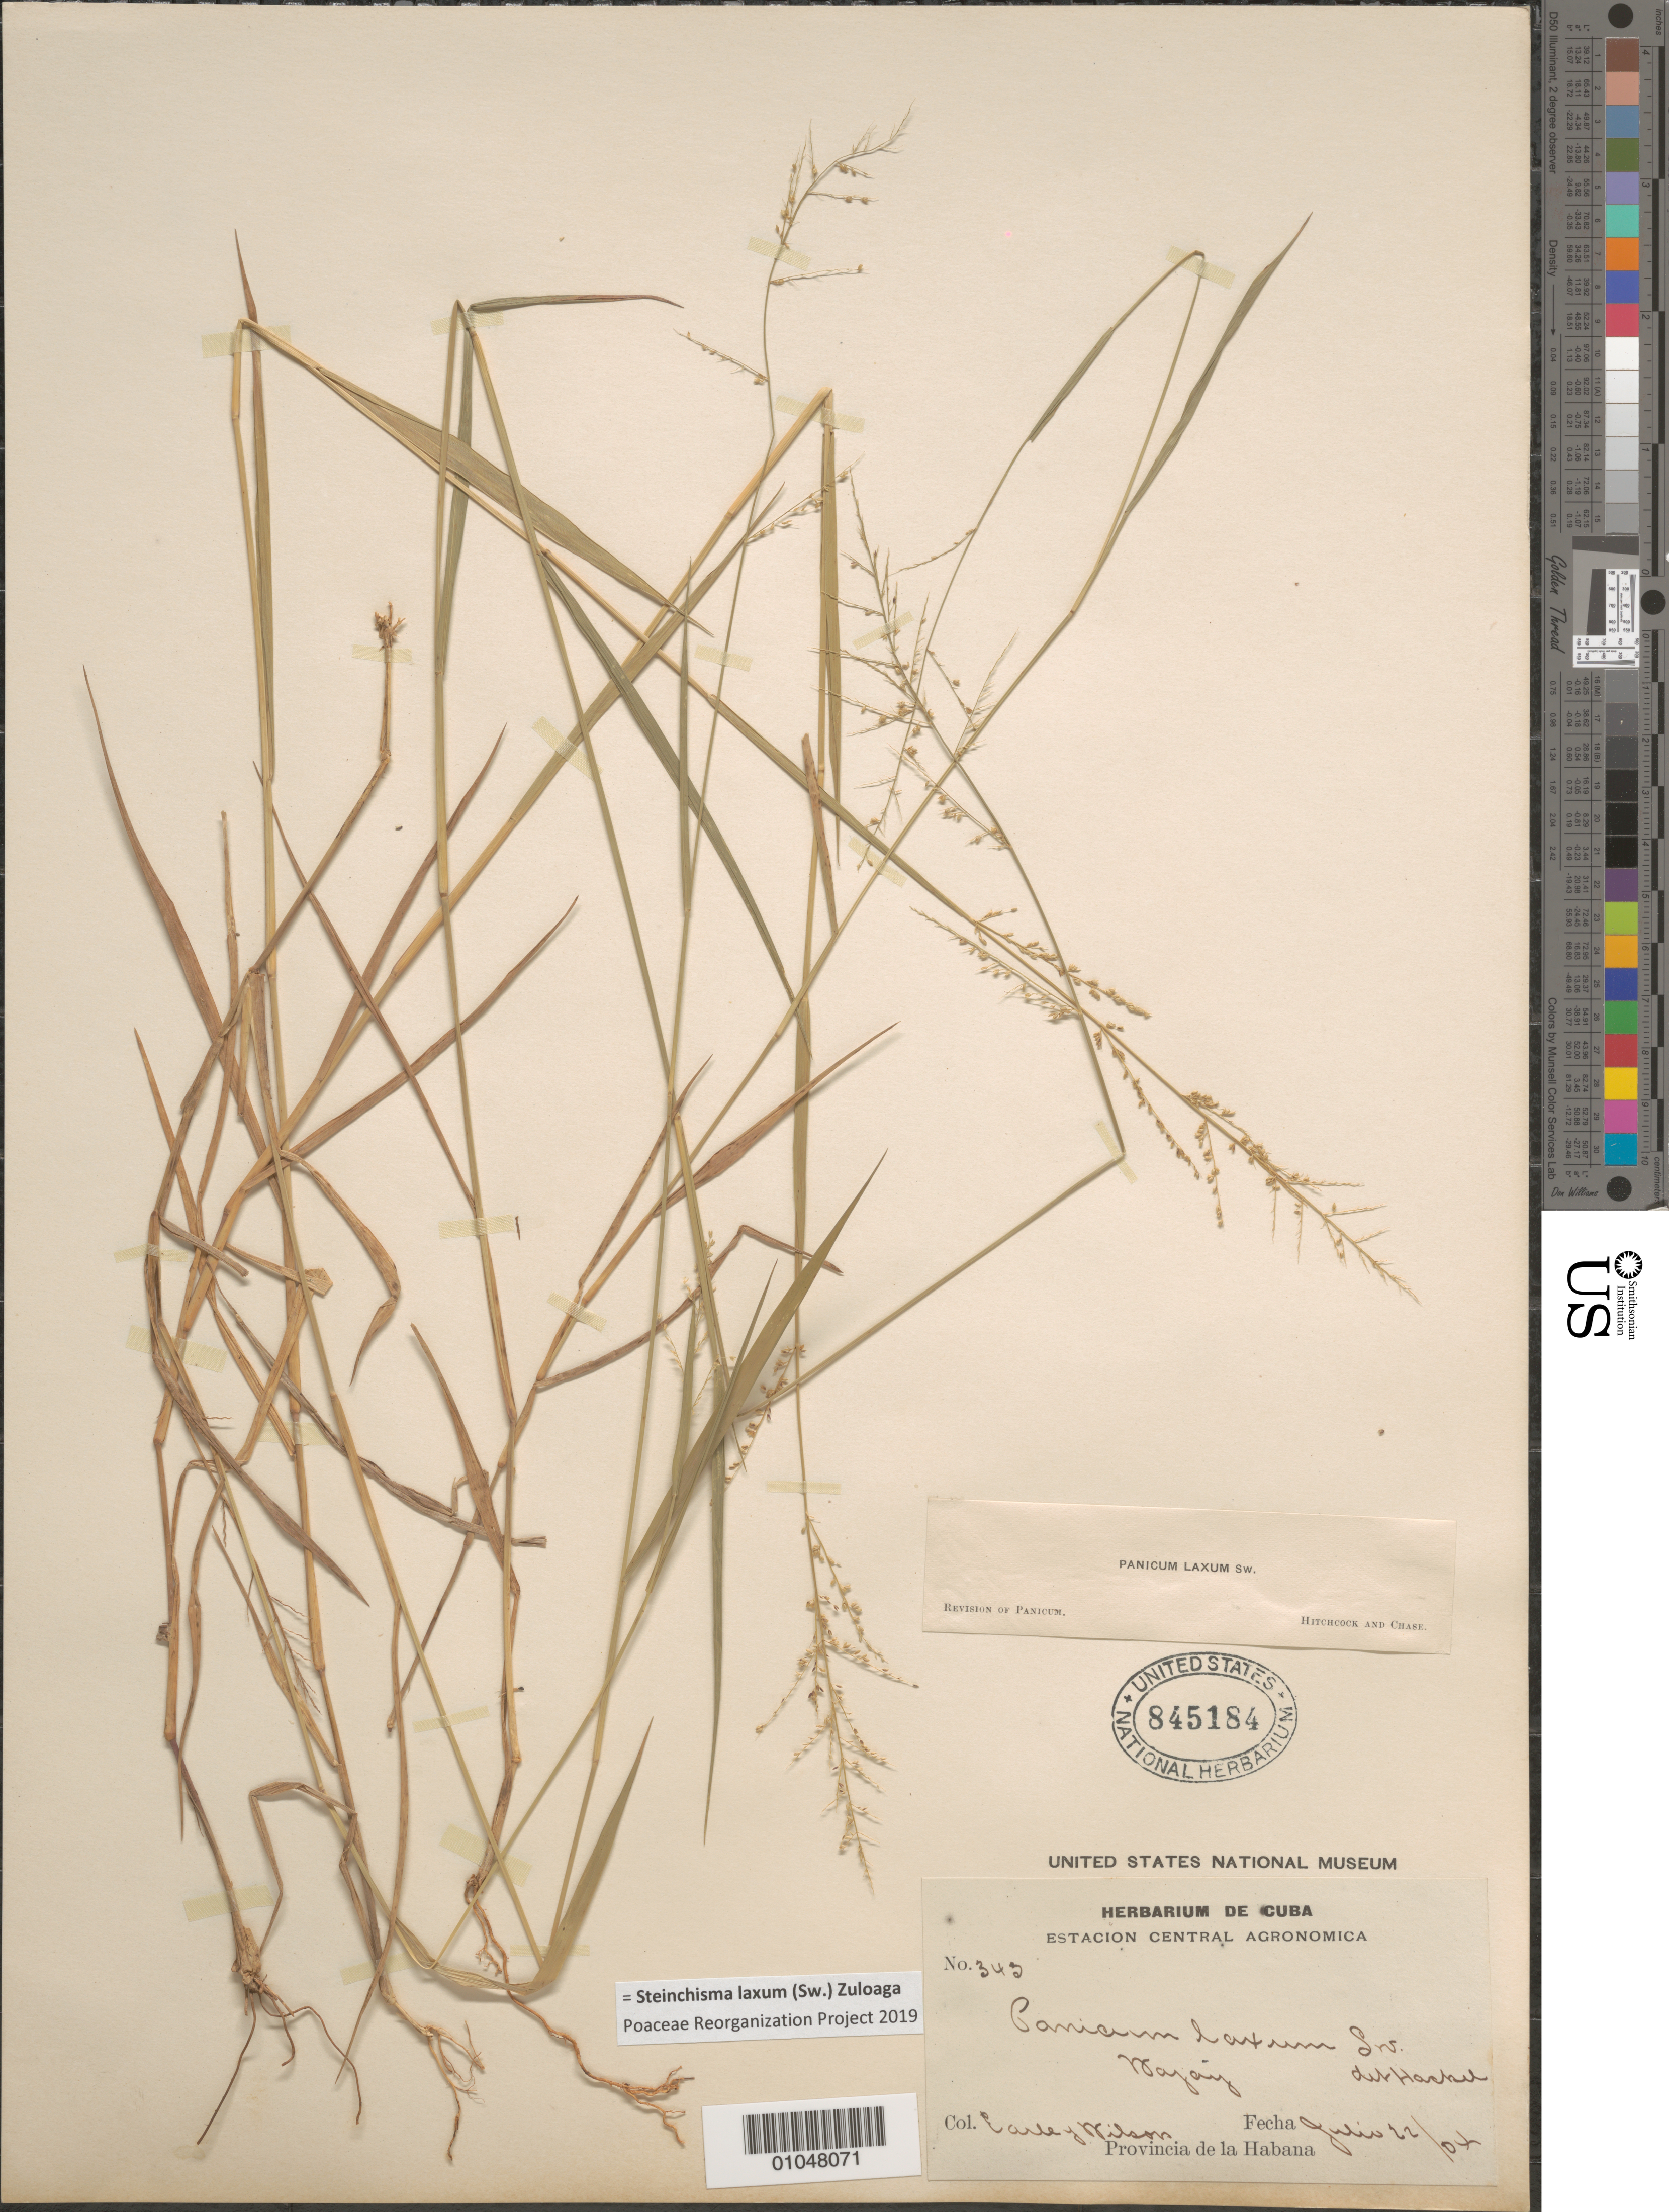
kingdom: Plantae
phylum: Tracheophyta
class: Liliopsida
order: Poales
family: Poaceae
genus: Panicum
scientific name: Panicum laxum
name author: Sw.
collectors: -. Earle & -- Wilson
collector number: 343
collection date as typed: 22 Jul 1904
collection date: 1904-07-22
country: Cuba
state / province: La Habana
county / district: Municipio Boyeros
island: Cuba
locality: Wajay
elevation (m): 65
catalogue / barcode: US 845184